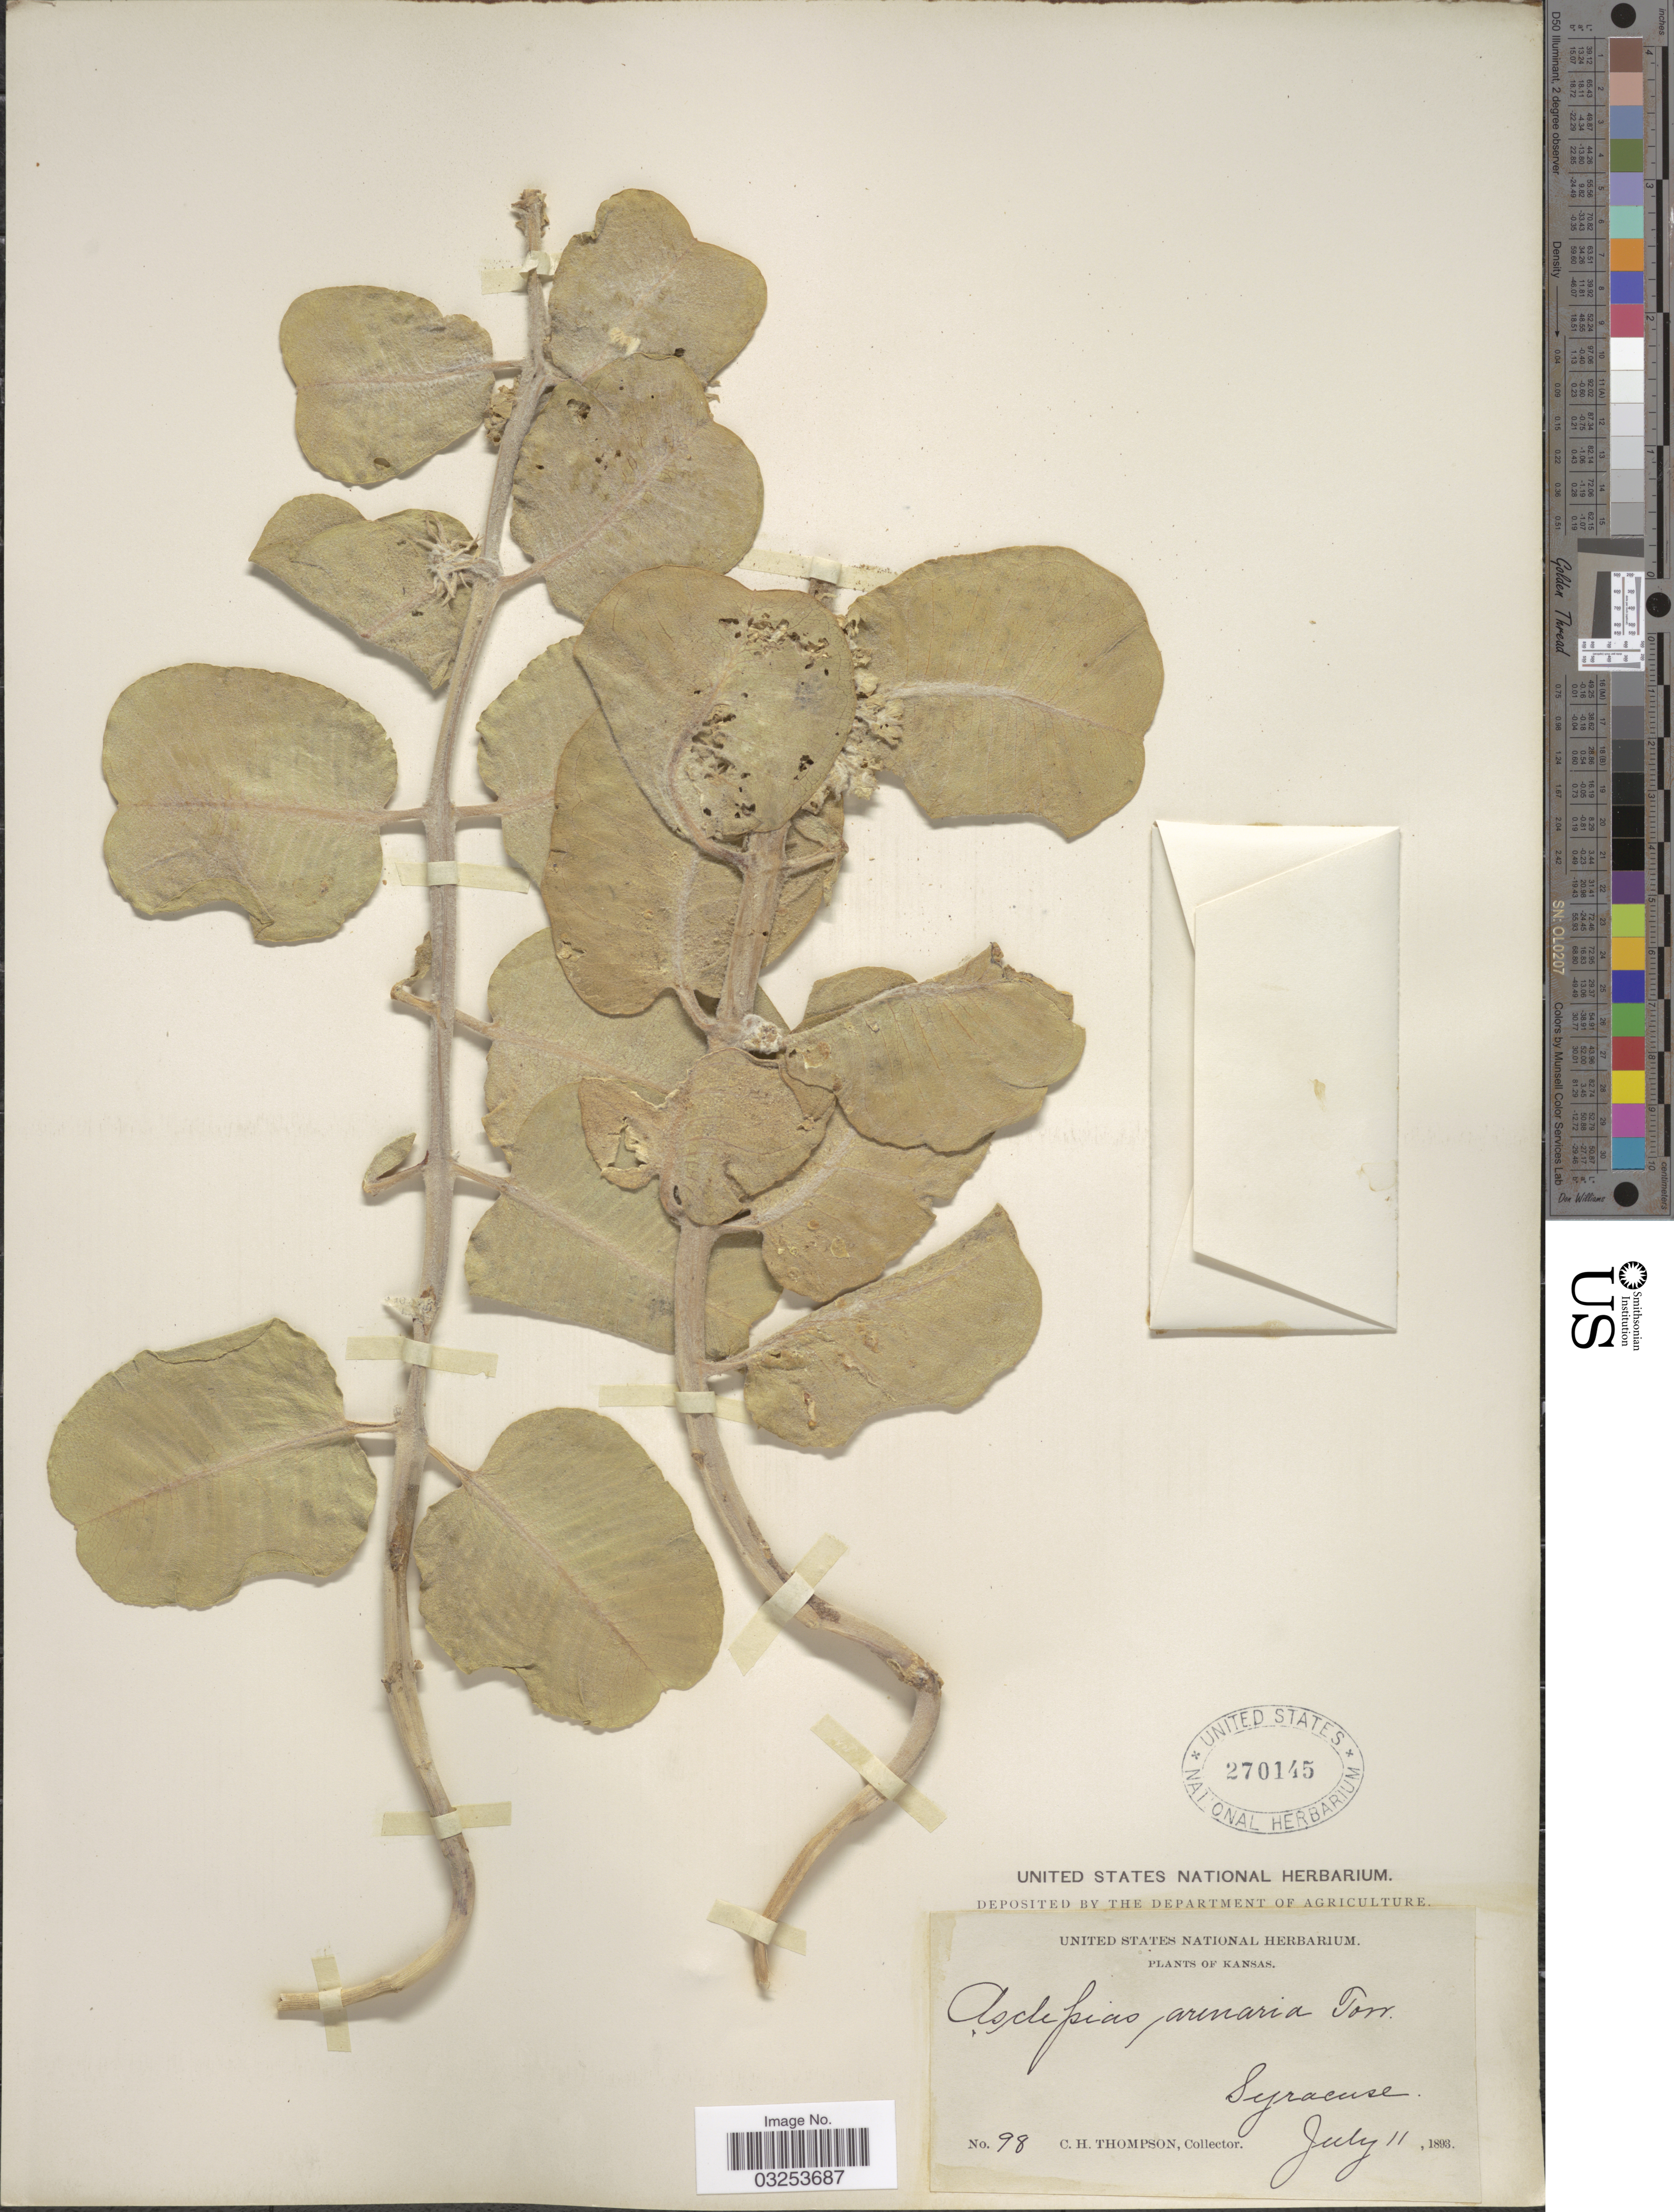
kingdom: Plantae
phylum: Tracheophyta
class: Magnoliopsida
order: Gentianales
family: Apocynaceae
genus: Asclepias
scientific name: Asclepias arenaria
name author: Torr.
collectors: C. H. Thompson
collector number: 98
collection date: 1893-07-11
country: United States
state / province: Kansas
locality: Syracuse.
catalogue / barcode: US 270145